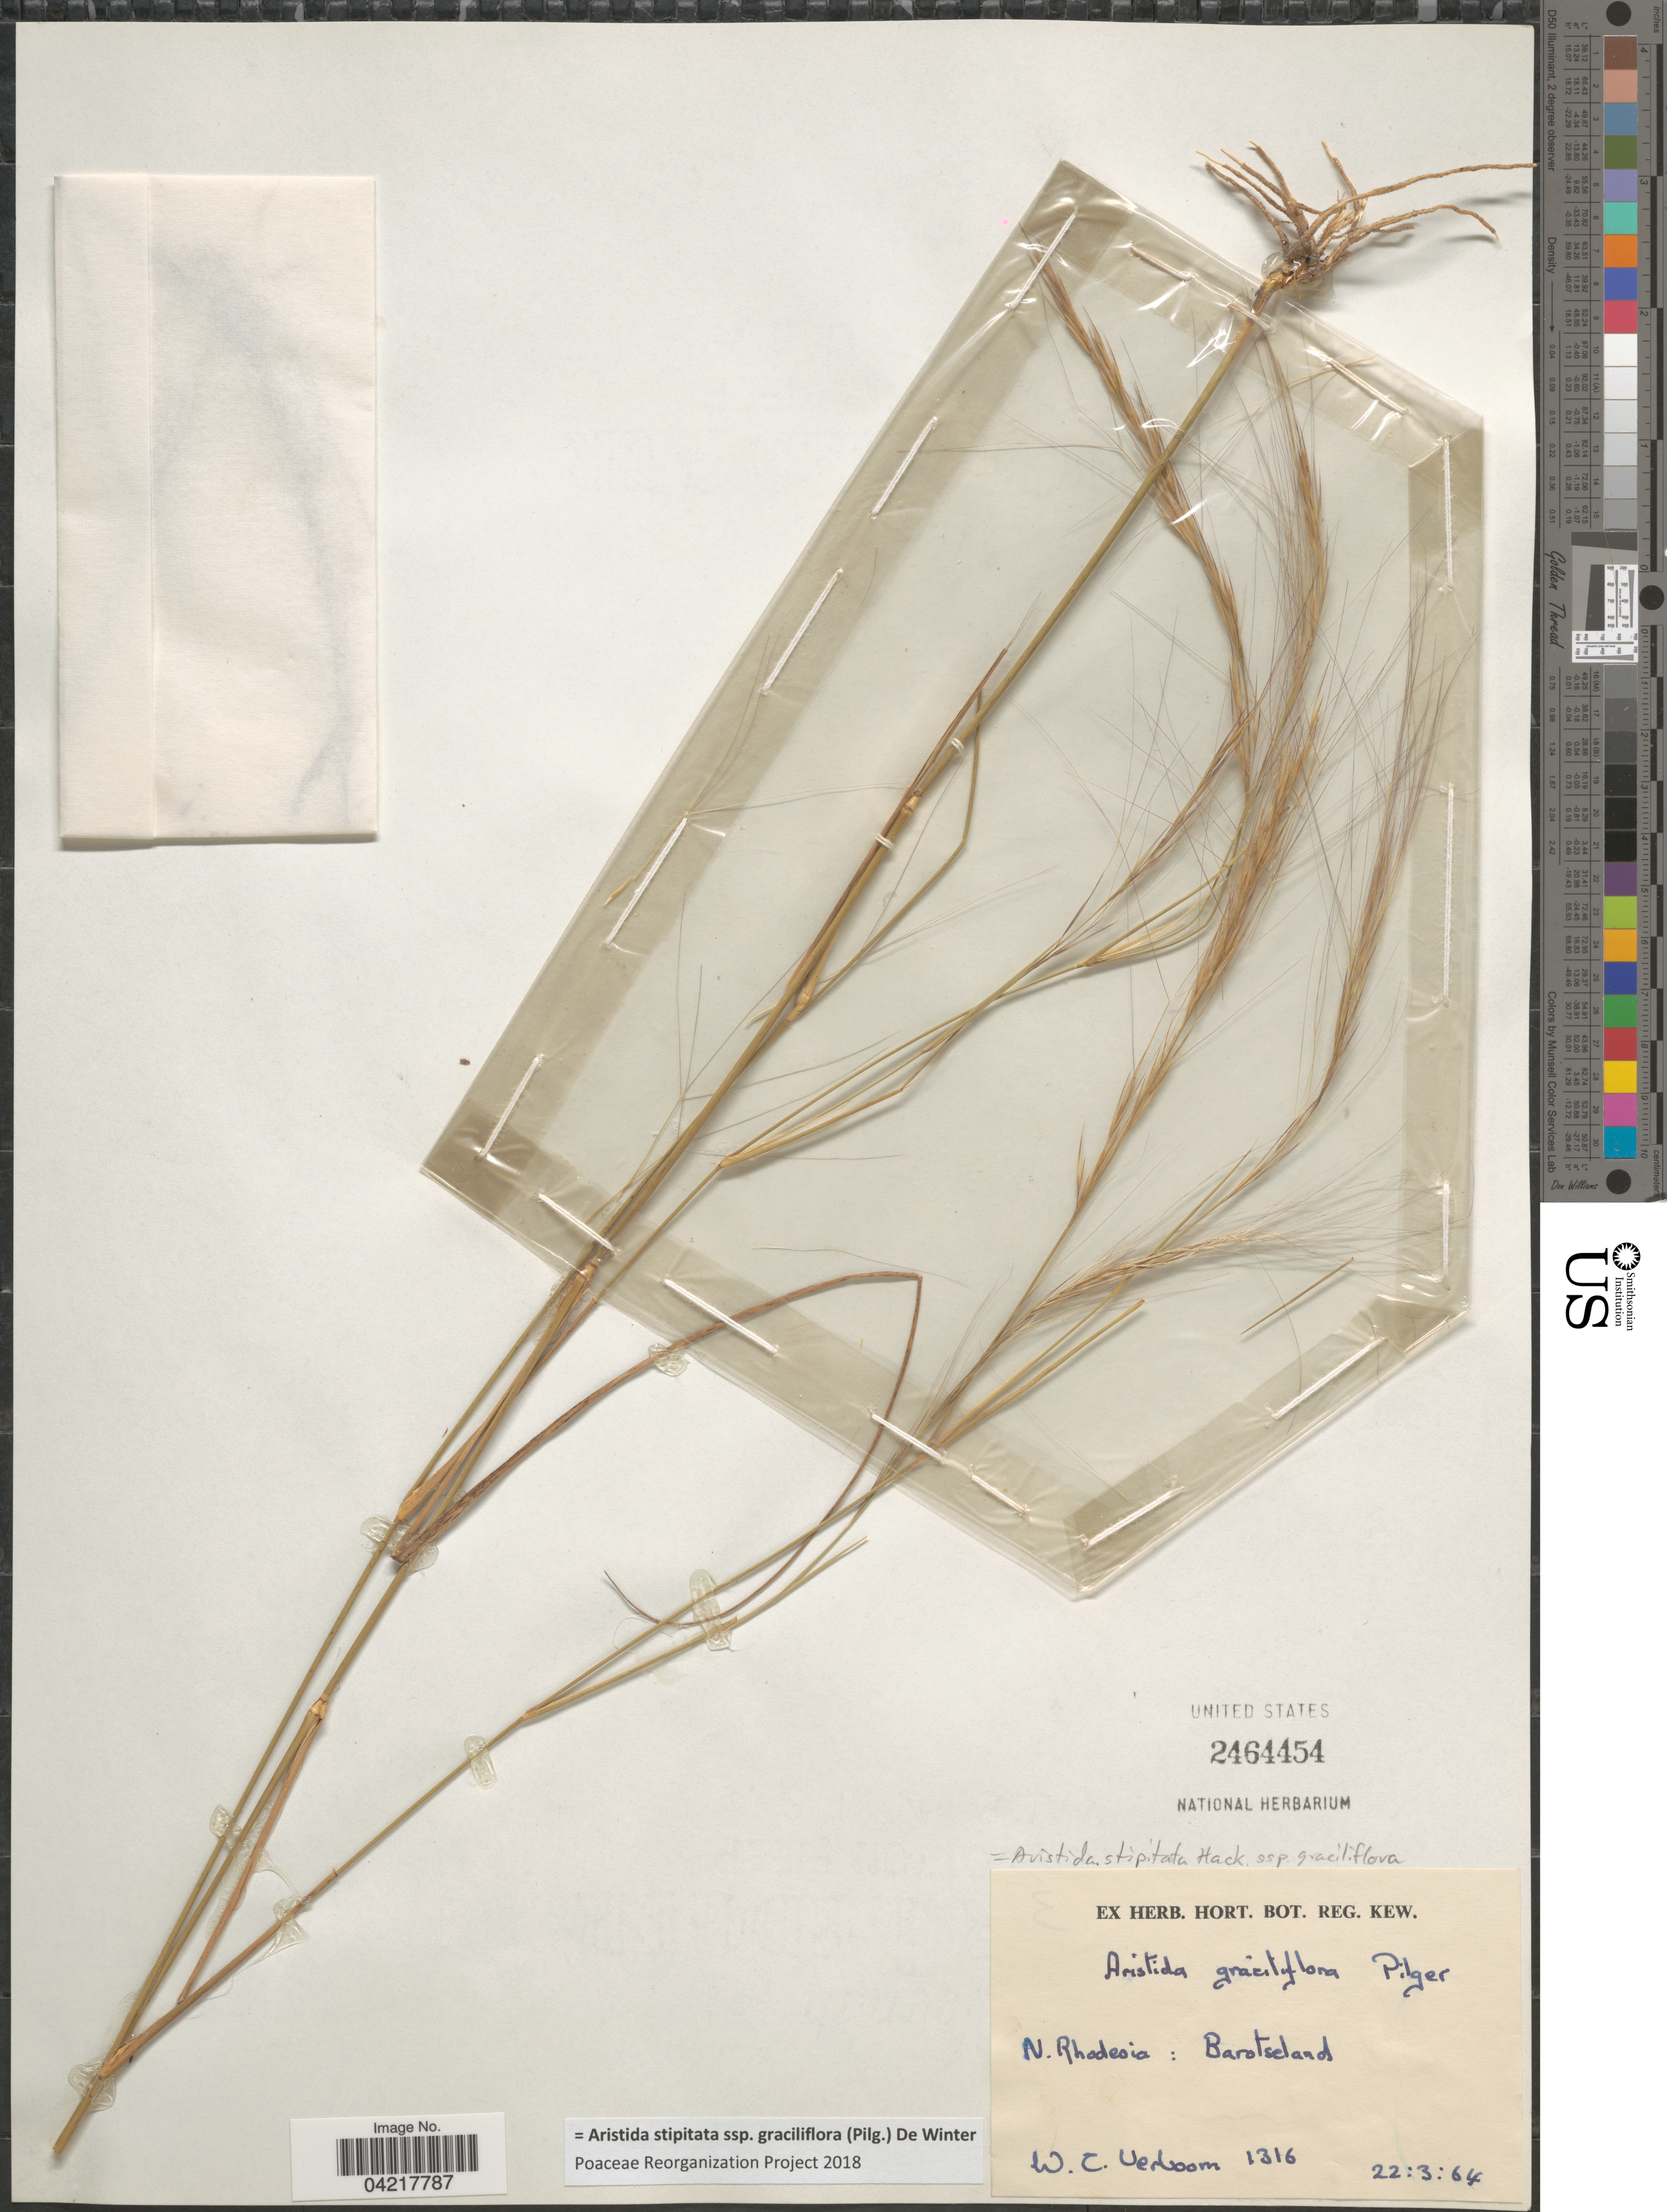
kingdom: Plantae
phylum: Tracheophyta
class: Liliopsida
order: Poales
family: Poaceae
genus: Aristida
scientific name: Aristida stipitata var. graciliflora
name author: (Pilg.) De Winter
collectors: W. Verboom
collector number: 1316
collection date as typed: Transcribed d/m/y: 22/3/64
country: Zambia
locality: N. Rhodesia: Barotseland.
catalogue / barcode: US 2464454